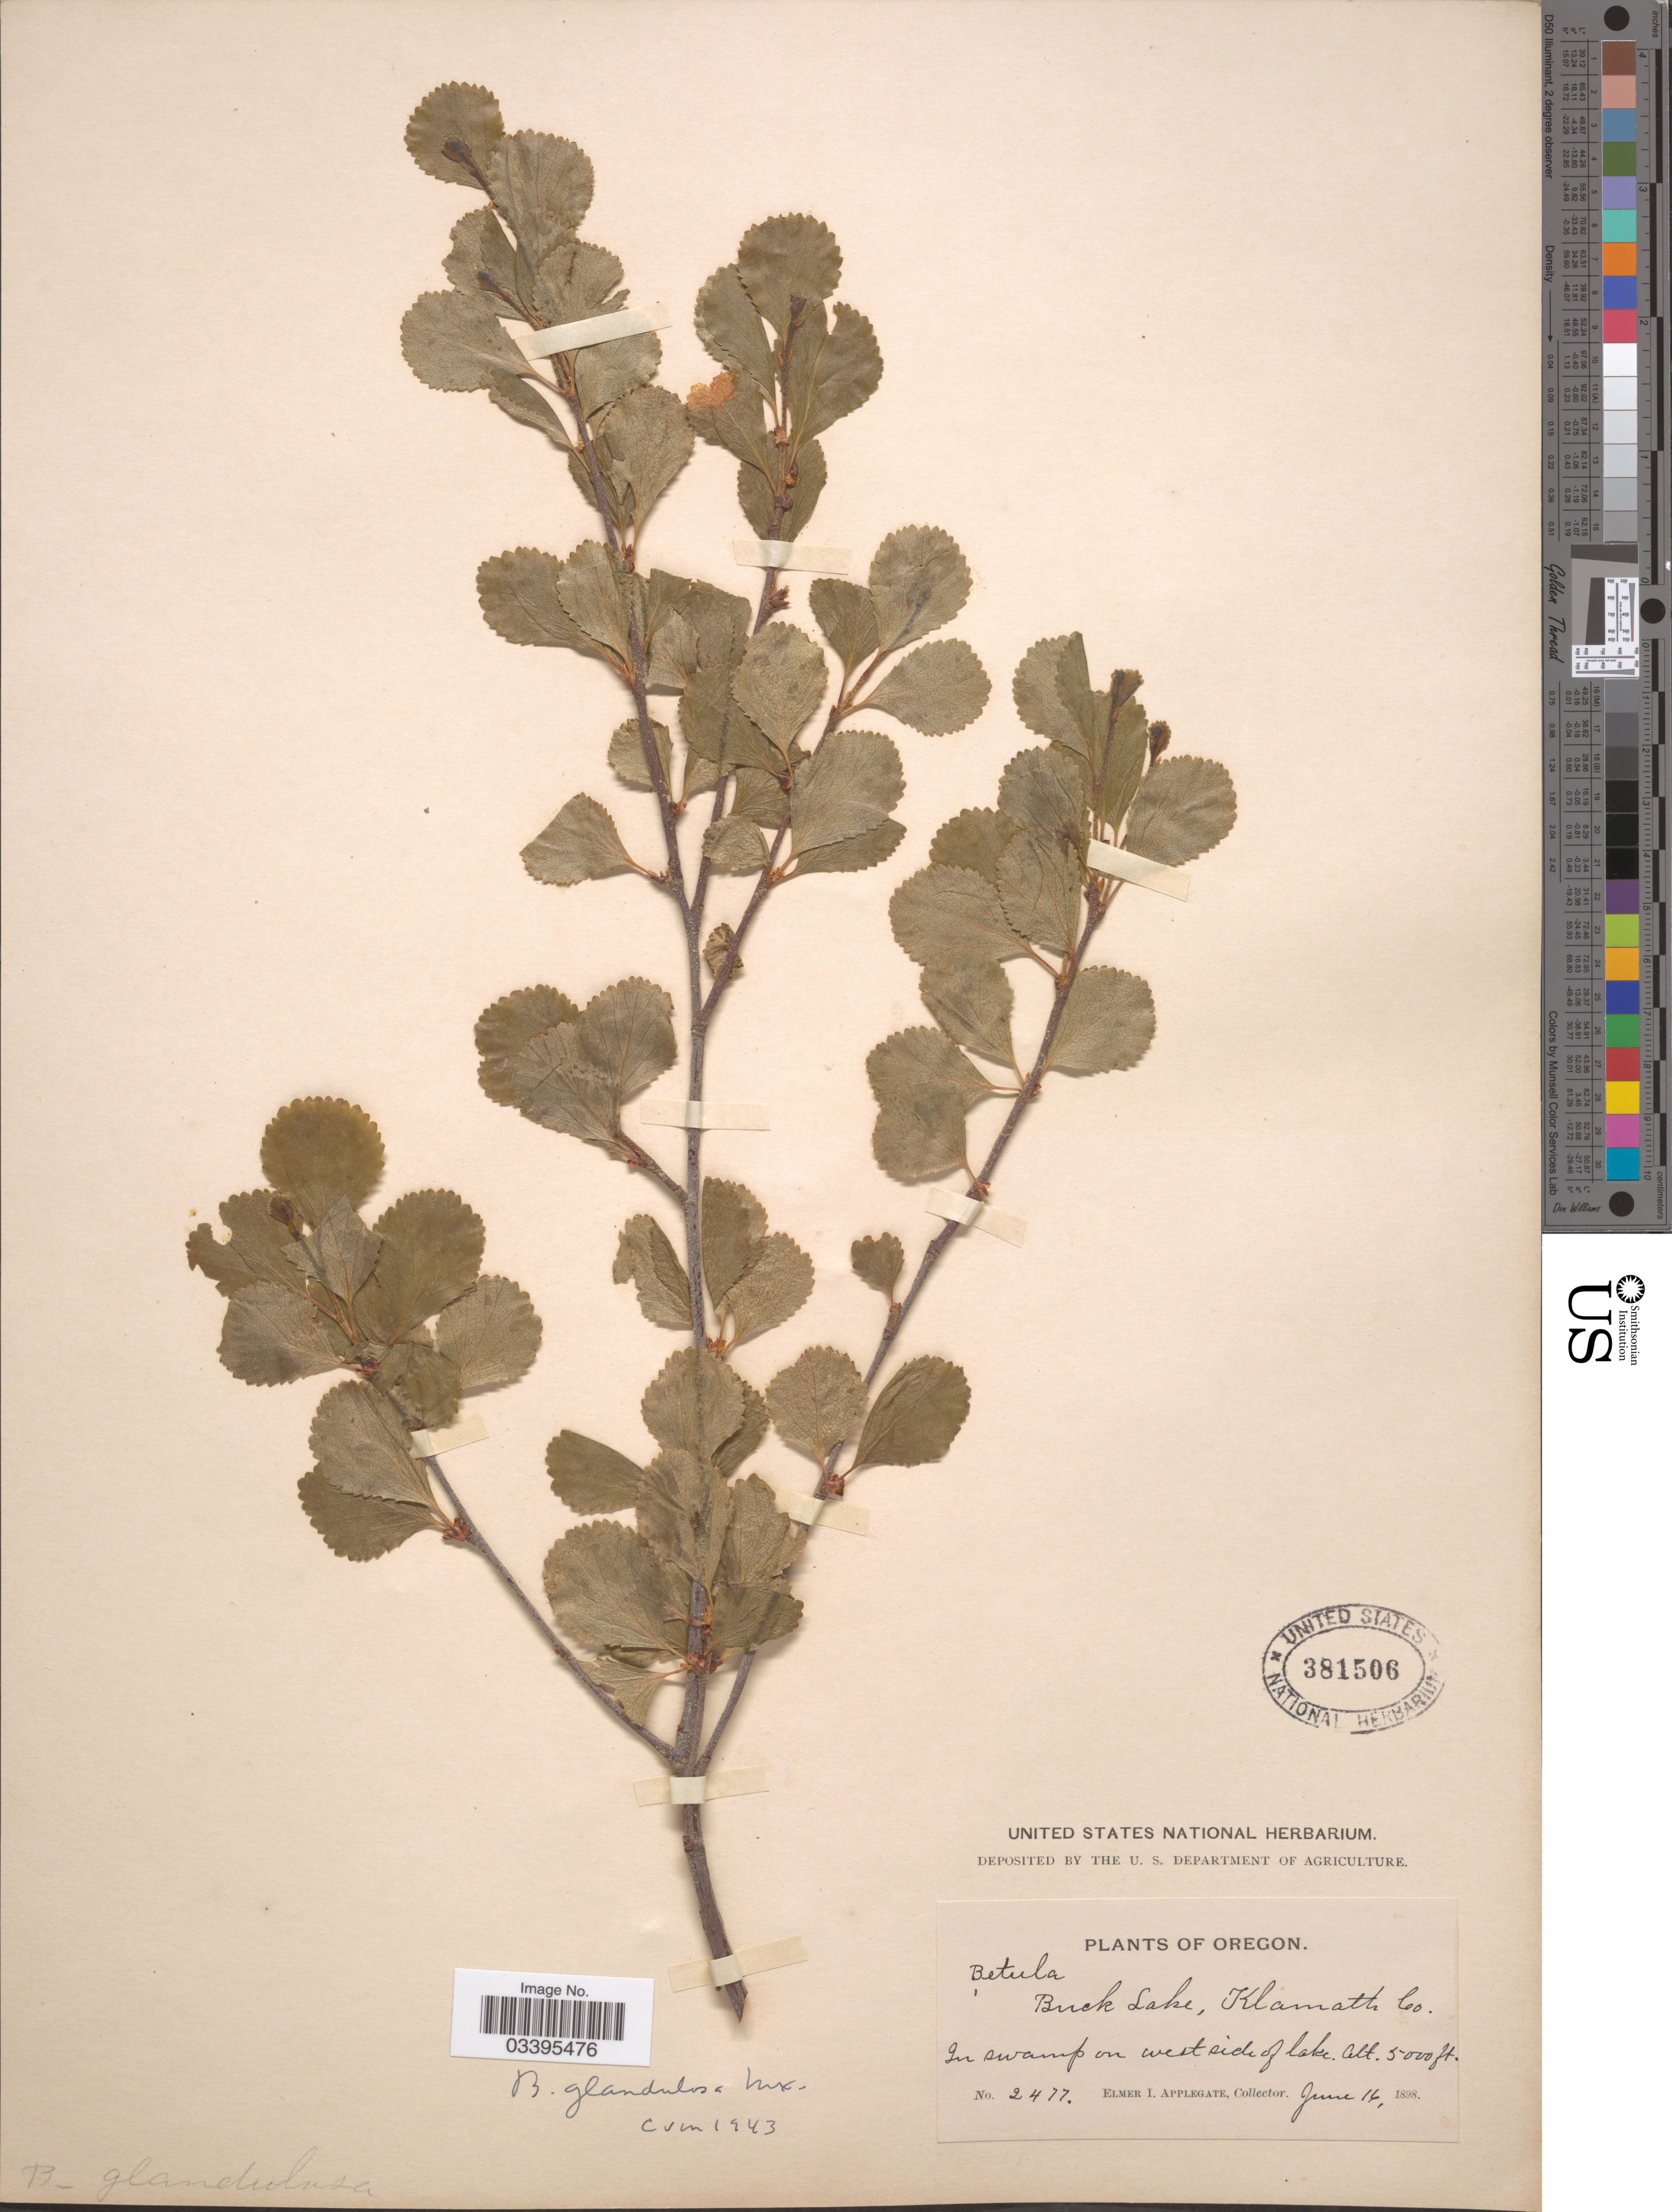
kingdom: Plantae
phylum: Tracheophyta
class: Magnoliopsida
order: Fagales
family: Betulaceae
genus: Betula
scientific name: Betula glandulosa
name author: Michx.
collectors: E. I. Applegate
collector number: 2477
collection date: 1898-06-16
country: United States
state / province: Oregon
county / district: Klamath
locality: Buck Lake, Klamath Co. In swamp on west side of lake.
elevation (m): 1524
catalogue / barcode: US 381506